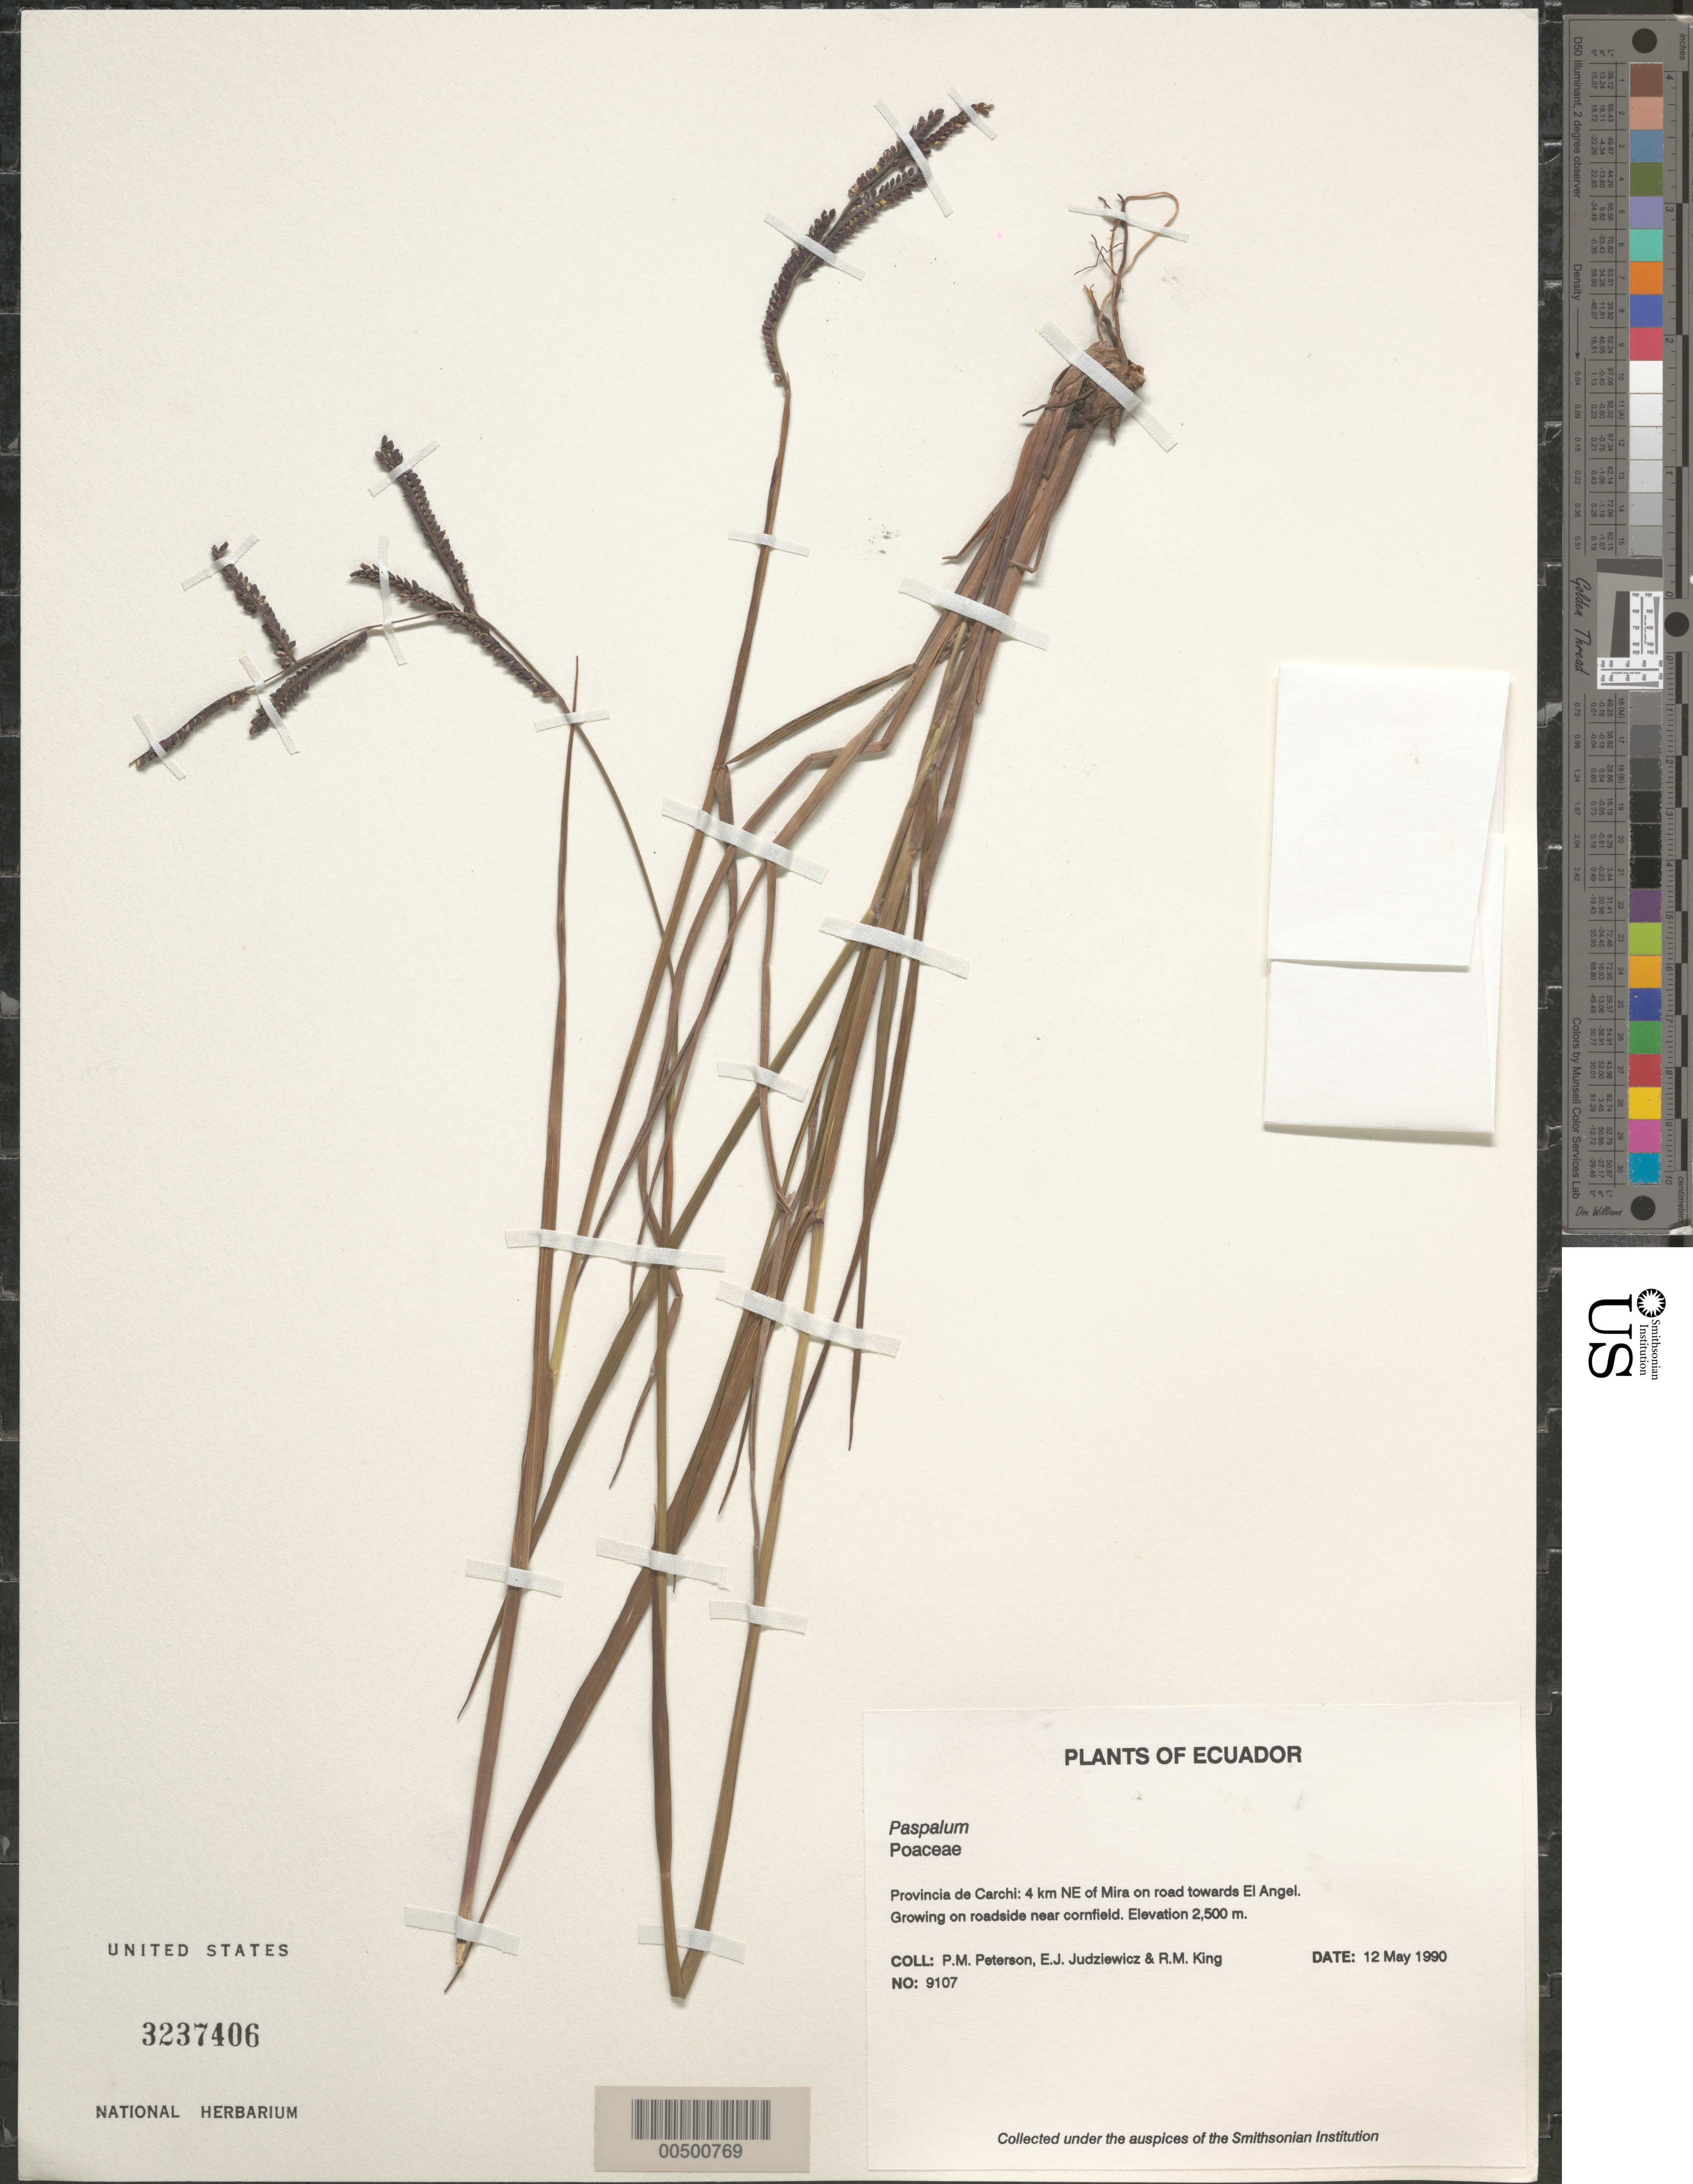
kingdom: Plantae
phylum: Tracheophyta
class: Liliopsida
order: Poales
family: Poaceae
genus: Paspalum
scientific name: Paspalum sp.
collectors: P. M. Peterson, E. J. Judziewicz & R. M. King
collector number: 09107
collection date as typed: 12 May 1990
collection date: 1990-05-12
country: Ecuador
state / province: Carchi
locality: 4 km NE of Mira on road toward El Angel.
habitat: Growing on roadside near cornfield.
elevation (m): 2500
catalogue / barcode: US 3237406